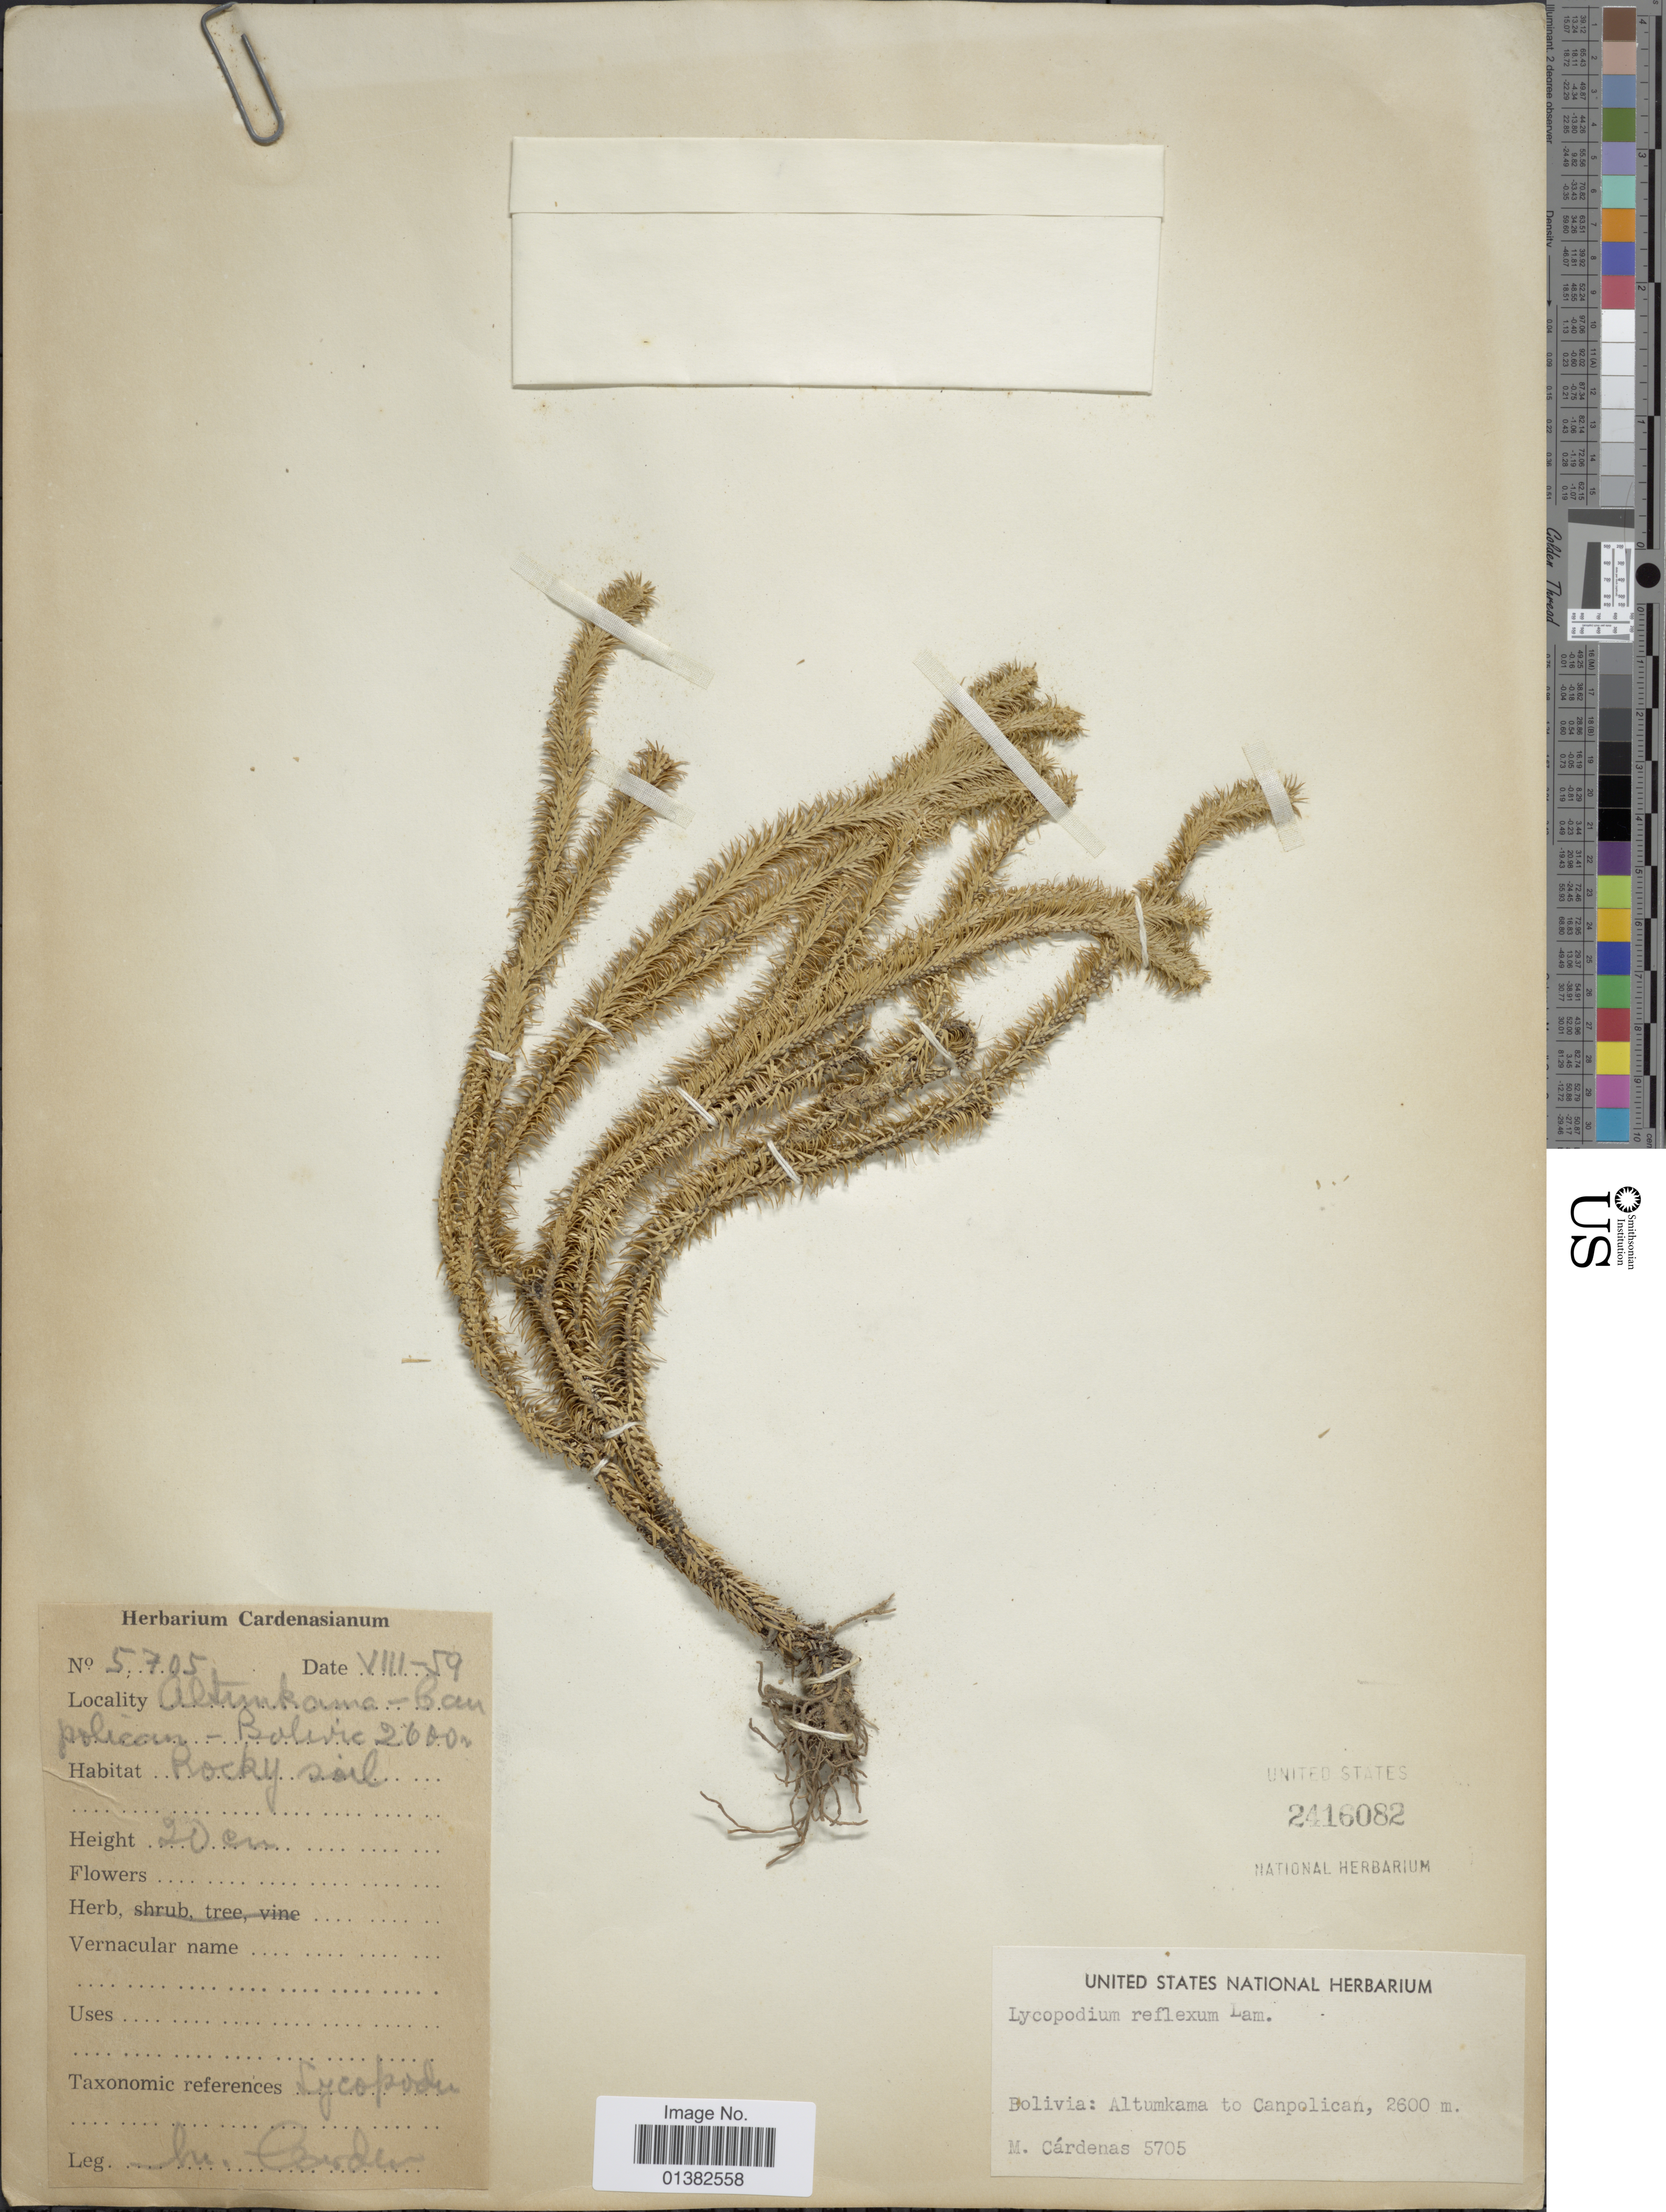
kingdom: Plantae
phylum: Tracheophyta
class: Lycopodiopsida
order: Lycopodiales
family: Lycopodiaceae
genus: Phlegmariurus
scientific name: Phlegmariurus reflexus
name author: (Lam.) B. Øllg.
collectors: M. Cárdenas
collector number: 5705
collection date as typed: Transcribed d/m/y: /8/59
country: Bolivia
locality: Altumkama to Canpolican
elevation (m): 2600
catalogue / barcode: US 2416082